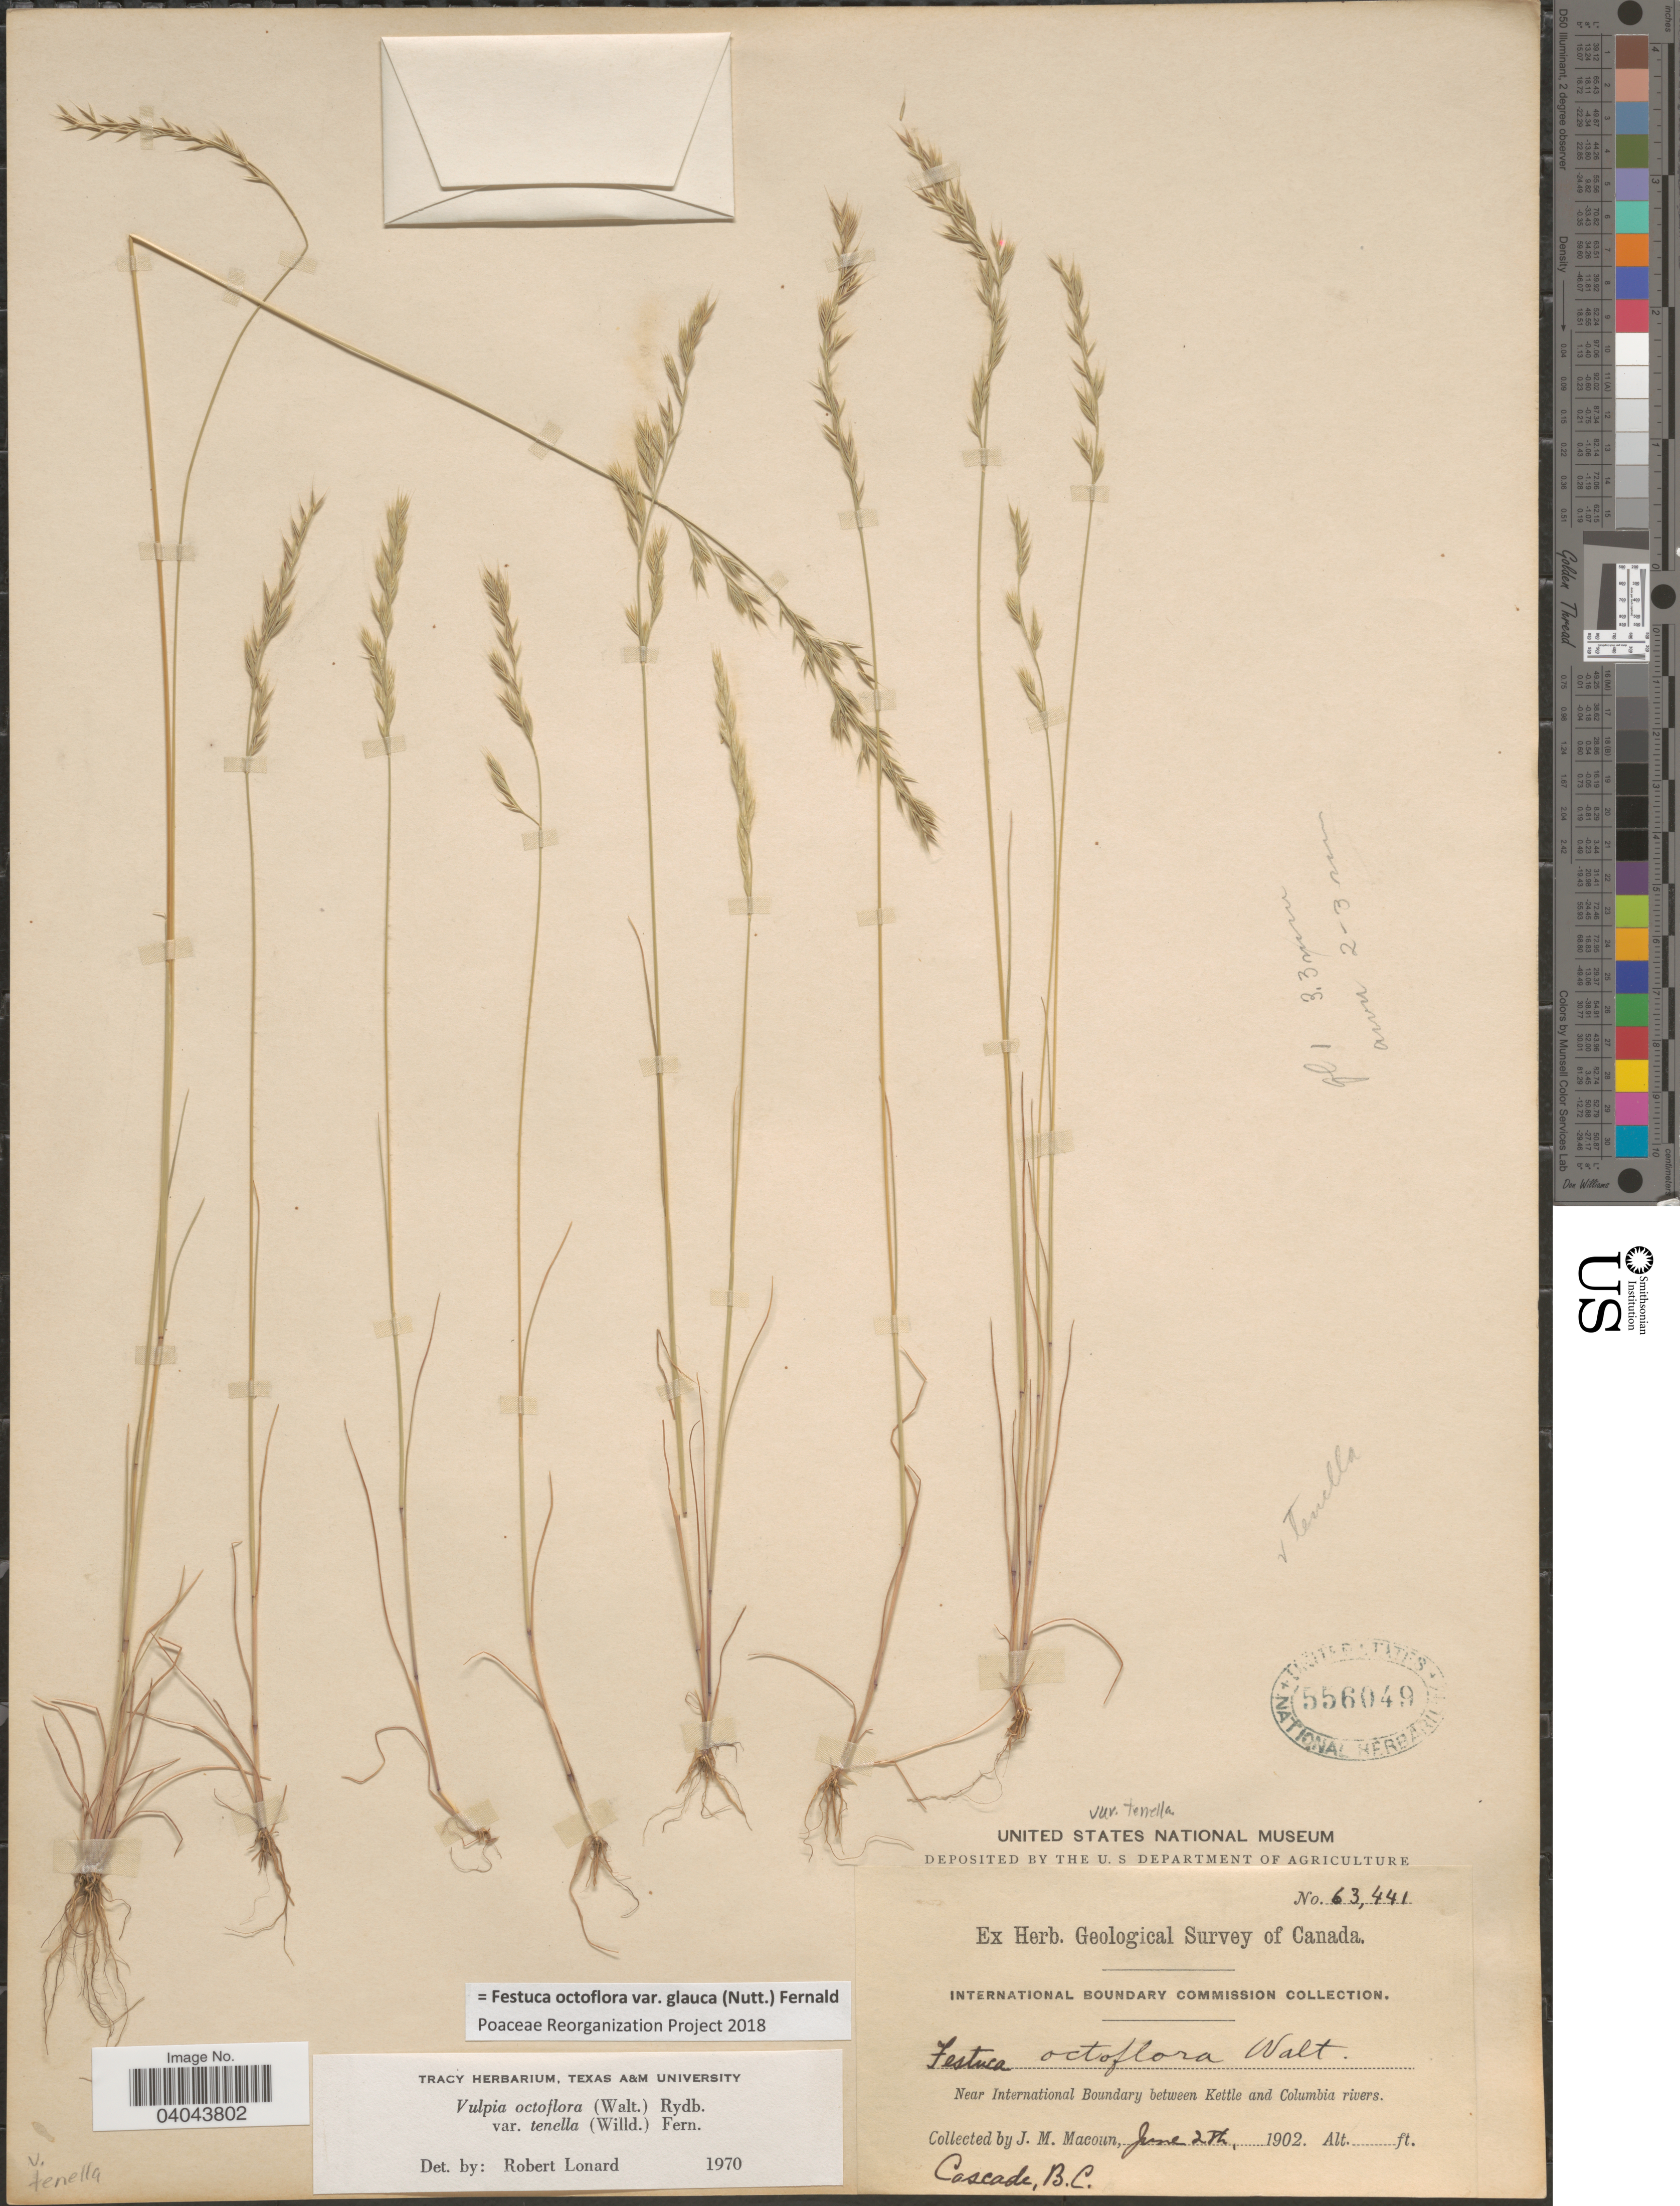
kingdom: Plantae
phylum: Tracheophyta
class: Liliopsida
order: Poales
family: Poaceae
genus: Festuca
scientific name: Festuca octoflora var. glauca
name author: (Nutt.) Fernald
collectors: J. M. Macoun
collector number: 63441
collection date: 1902-06-02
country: Canada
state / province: British Columbia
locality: Near International Boundary between Kettle and Columbia rivers. Cascade.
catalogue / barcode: US 556049